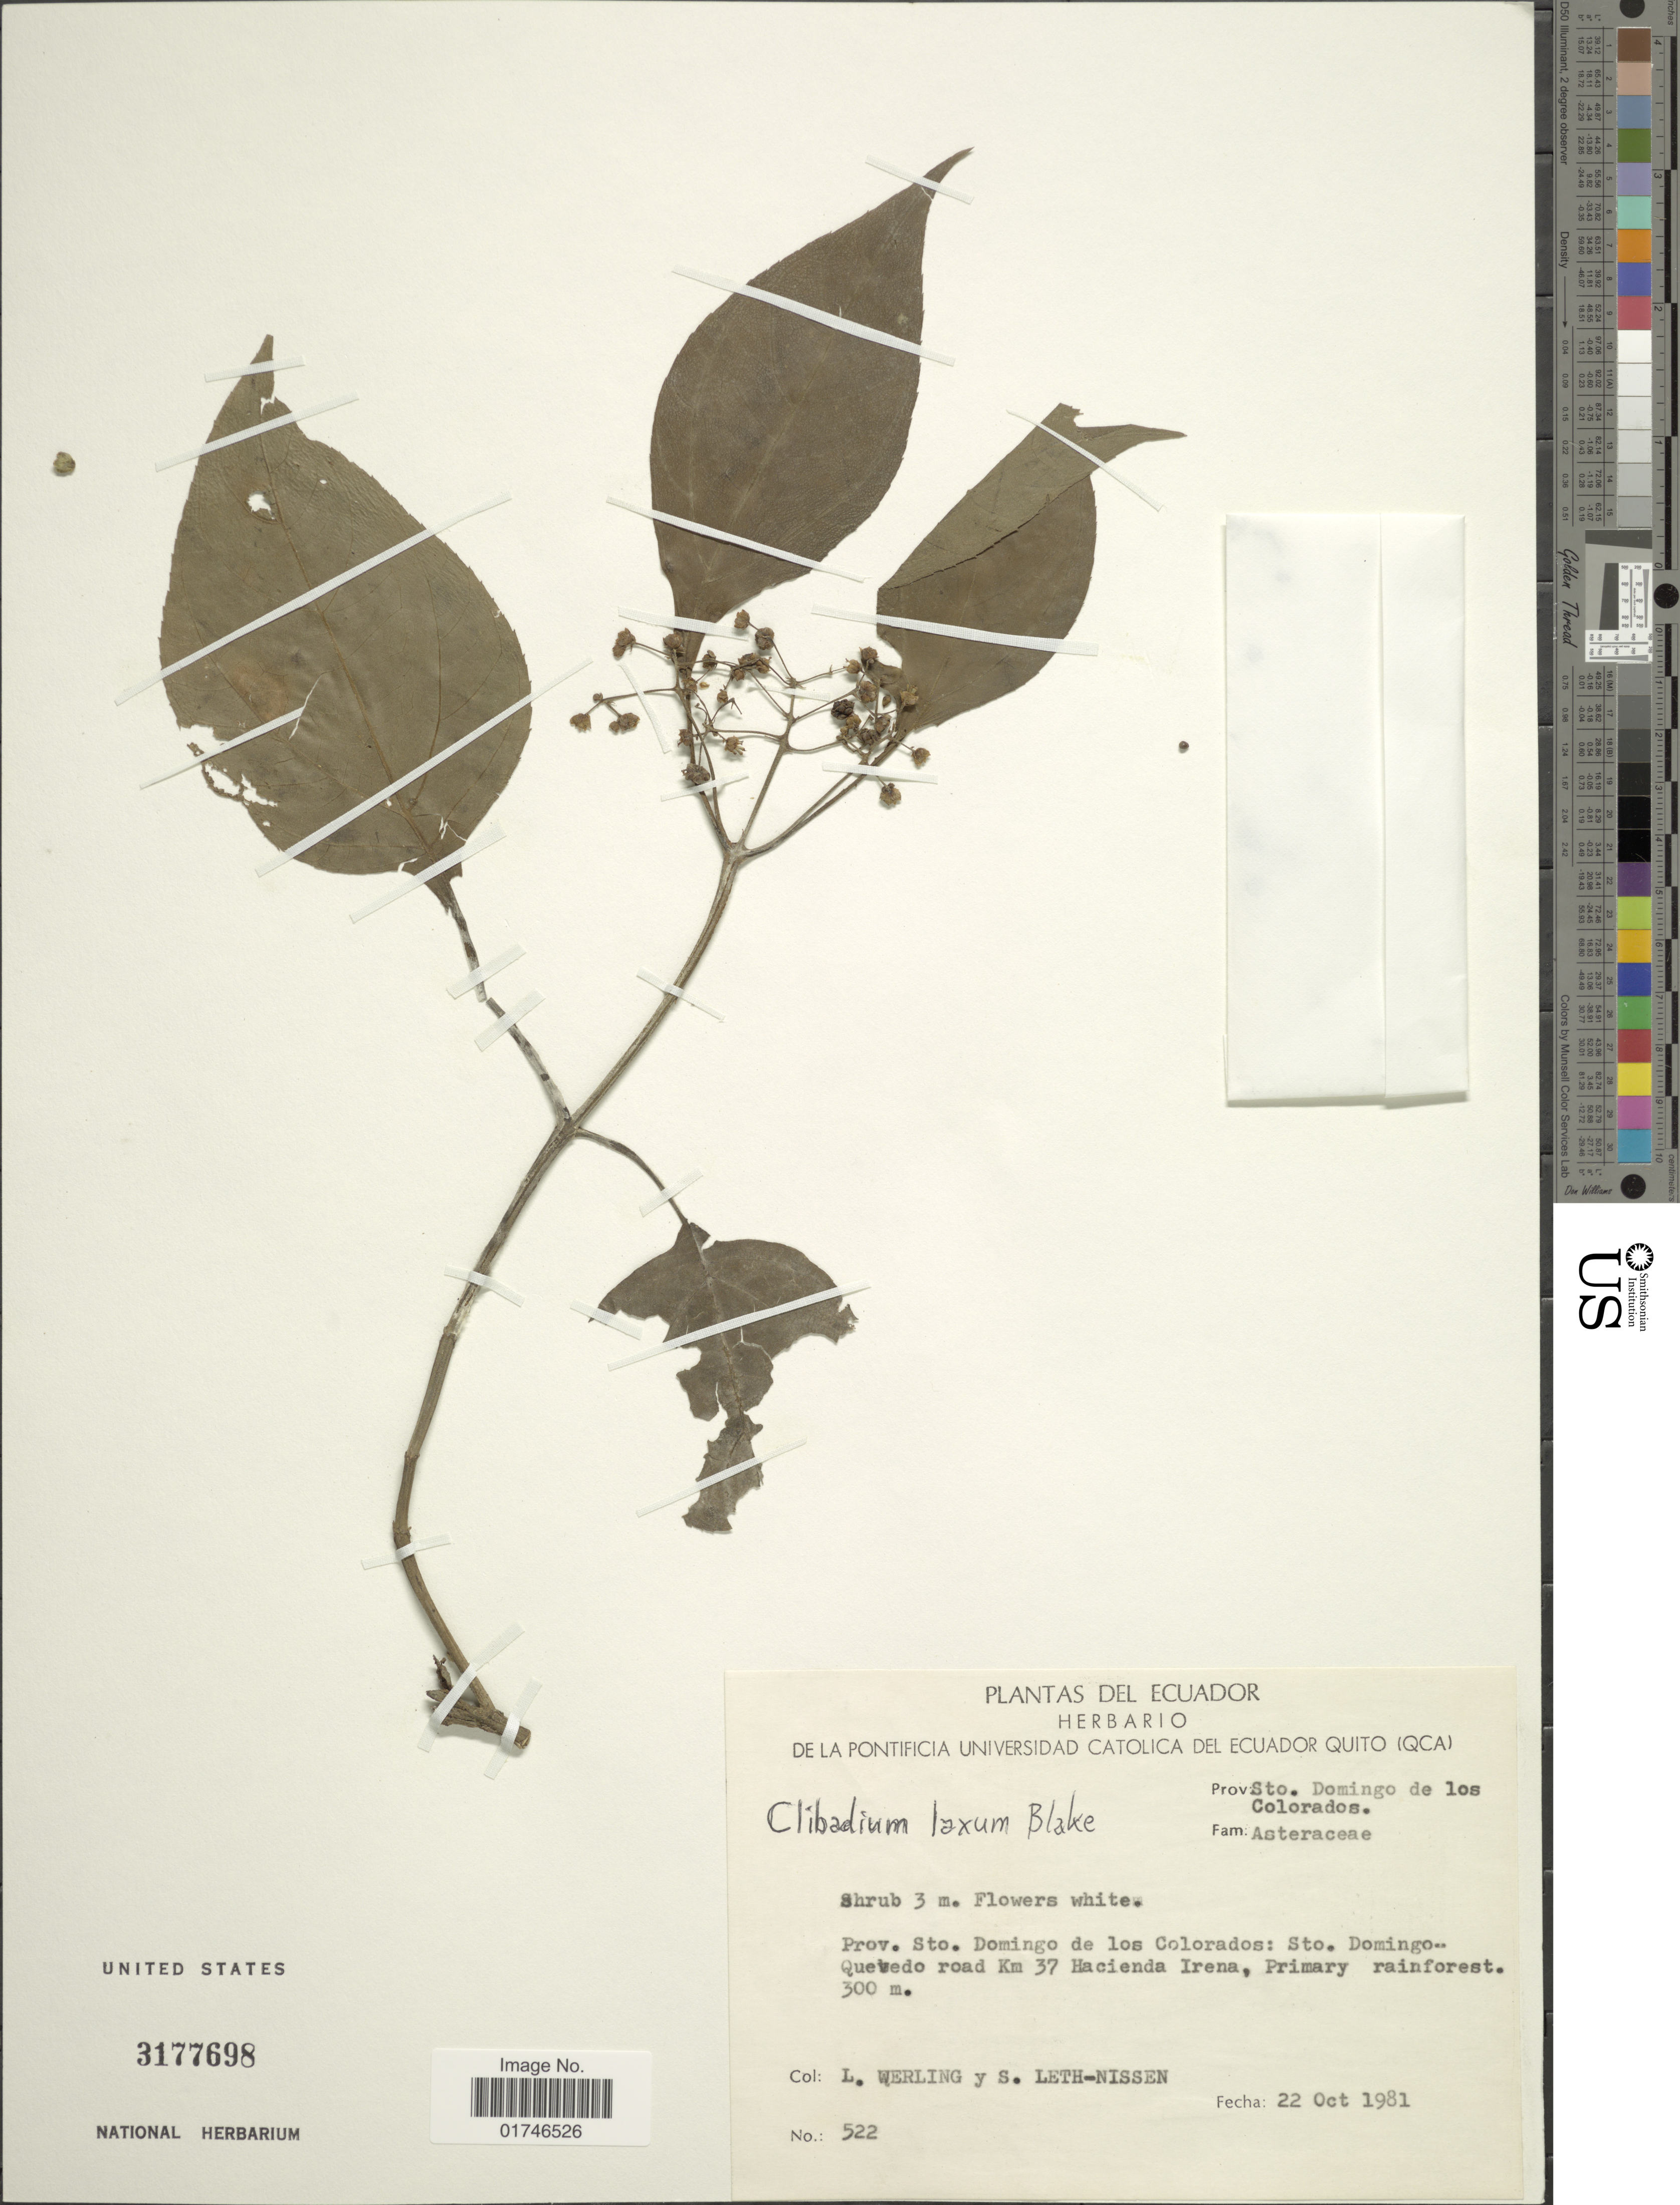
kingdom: Plantae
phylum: Tracheophyta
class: Magnoliopsida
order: Asterales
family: Asteraceae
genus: Clibadium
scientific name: Clibadium laxum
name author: S.F. Blake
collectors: L. Werling & S. Leth-Nissen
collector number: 522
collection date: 1981-10-22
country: Ecuador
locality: Prov. Sto, Domingo de los Colorados: Sto. Domingo Quevedo road km 37 Hacienda Irena.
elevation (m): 300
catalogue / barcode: US 3177698